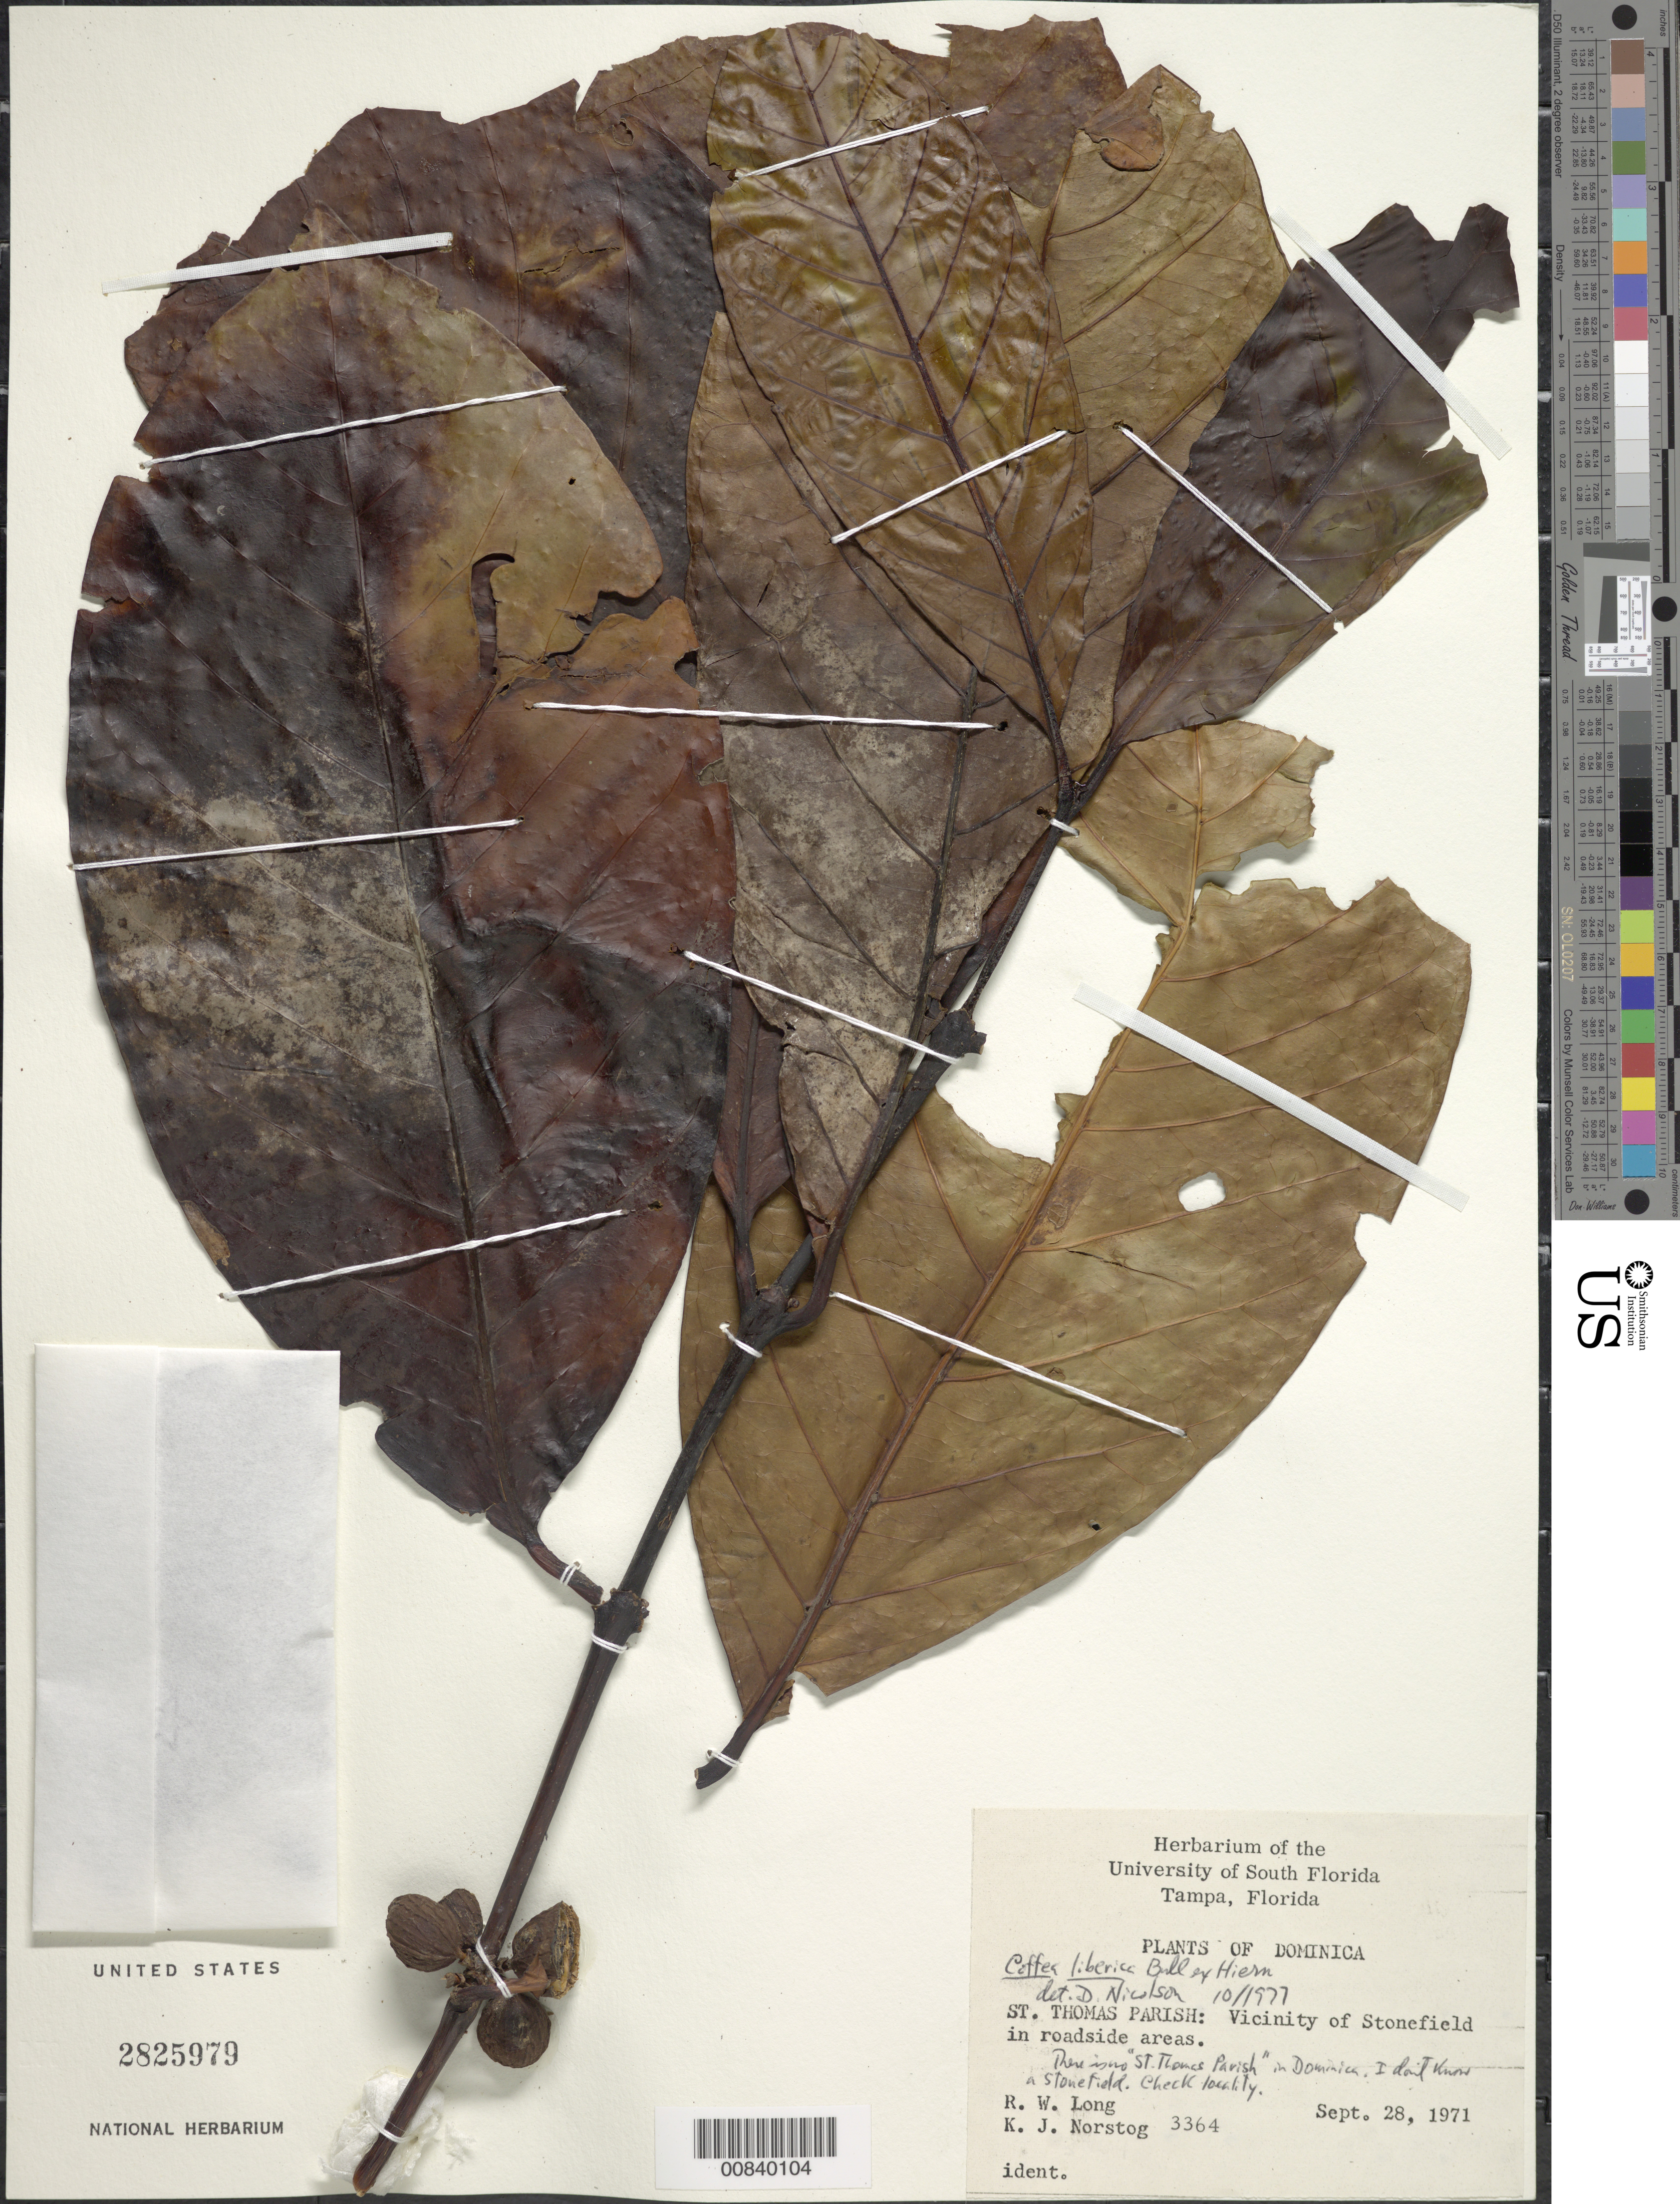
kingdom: Plantae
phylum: Tracheophyta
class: Magnoliopsida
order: Gentianales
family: Rubiaceae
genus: Coffea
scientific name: Coffea liberica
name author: Hiern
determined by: Nicolson, Dan H.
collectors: R. W. Long & K. Norstog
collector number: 3364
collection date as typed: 28 Sep 1971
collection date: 1971-09-28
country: Dominica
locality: Vicinity of Stonefield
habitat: In roadside areas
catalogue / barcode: US 2825979